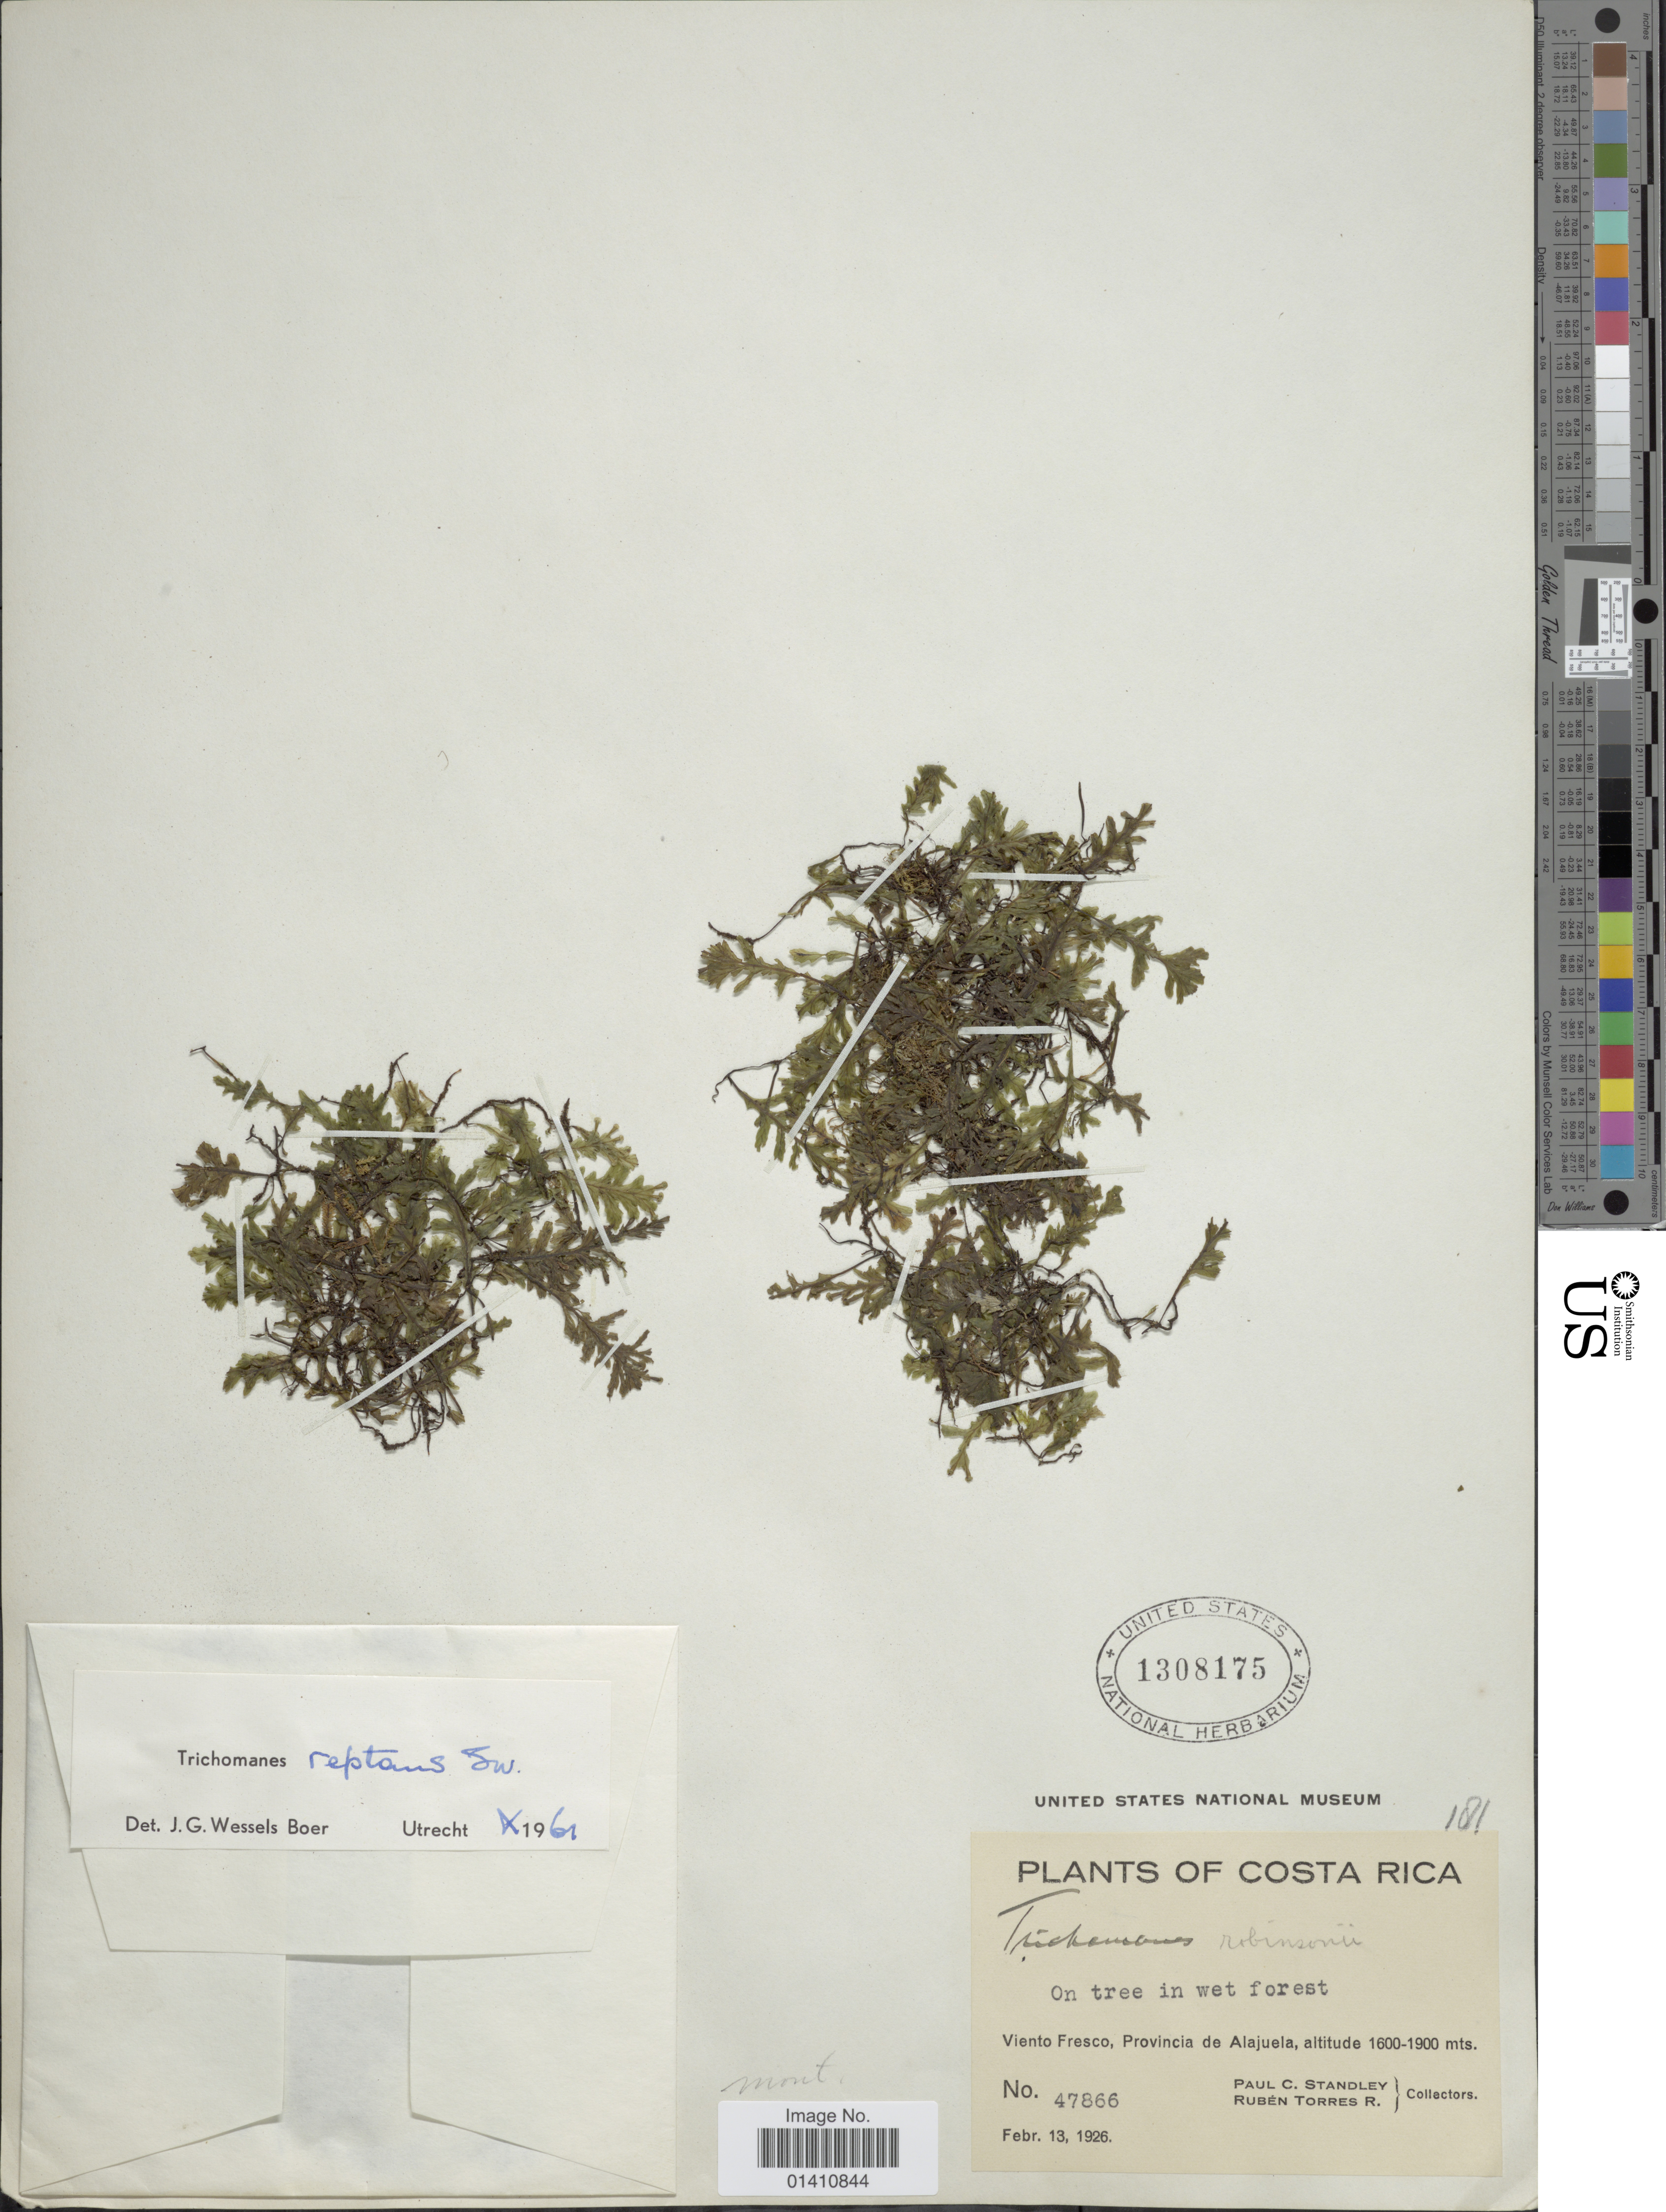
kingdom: Plantae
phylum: Tracheophyta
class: Polypodiopsida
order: Hymenophyllales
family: Hymenophyllaceae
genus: Didymoglossum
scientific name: Didymoglossum reptans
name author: (Sw.) C. Presl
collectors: P. C. Standley & R. Torres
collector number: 47866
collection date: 1926-02-13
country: Costa Rica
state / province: Alajuela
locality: Viento Fresco, Provincia de Alajuela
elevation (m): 1600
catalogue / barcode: US 1308175